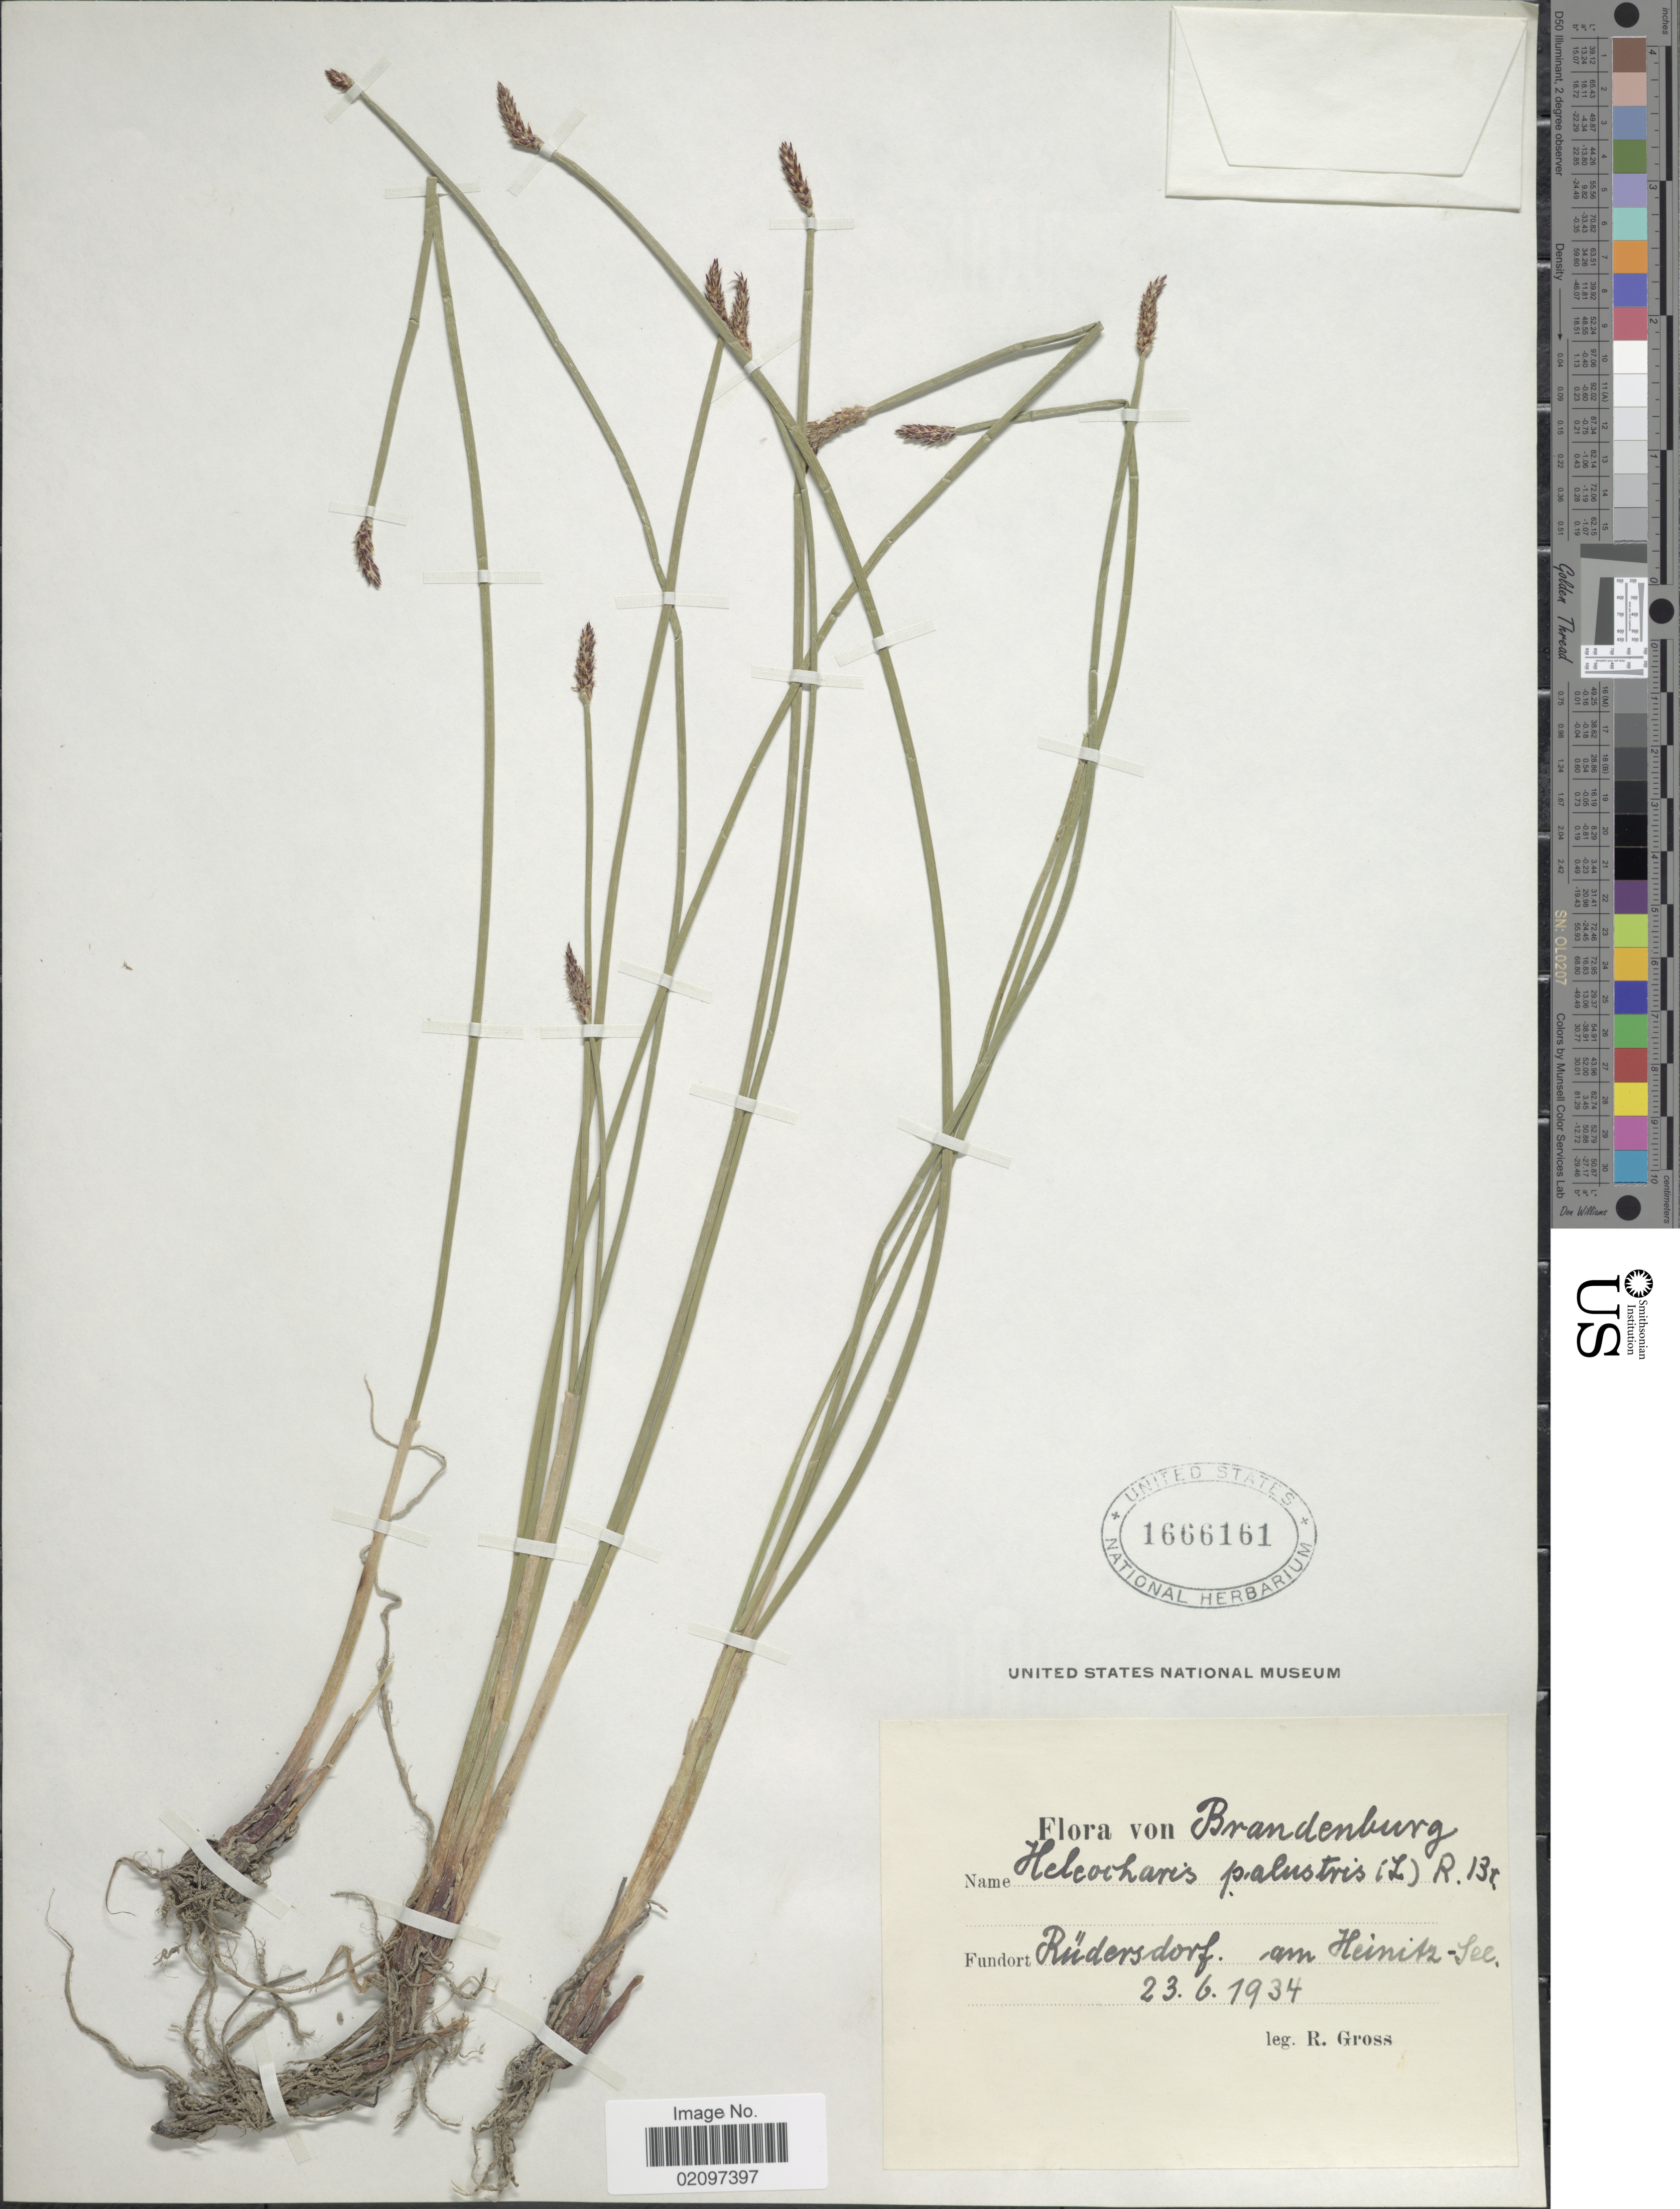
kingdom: Plantae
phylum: Tracheophyta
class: Liliopsida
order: Poales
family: Cyperaceae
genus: Eleocharis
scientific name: Eleocharis palustris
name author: (L.) Roem. & Schult.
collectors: R. Gross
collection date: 1934-06-23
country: Germany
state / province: Brandenburg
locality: Brandenburg, Rudersdorf, am Heinitz-See.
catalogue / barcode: US 1666161